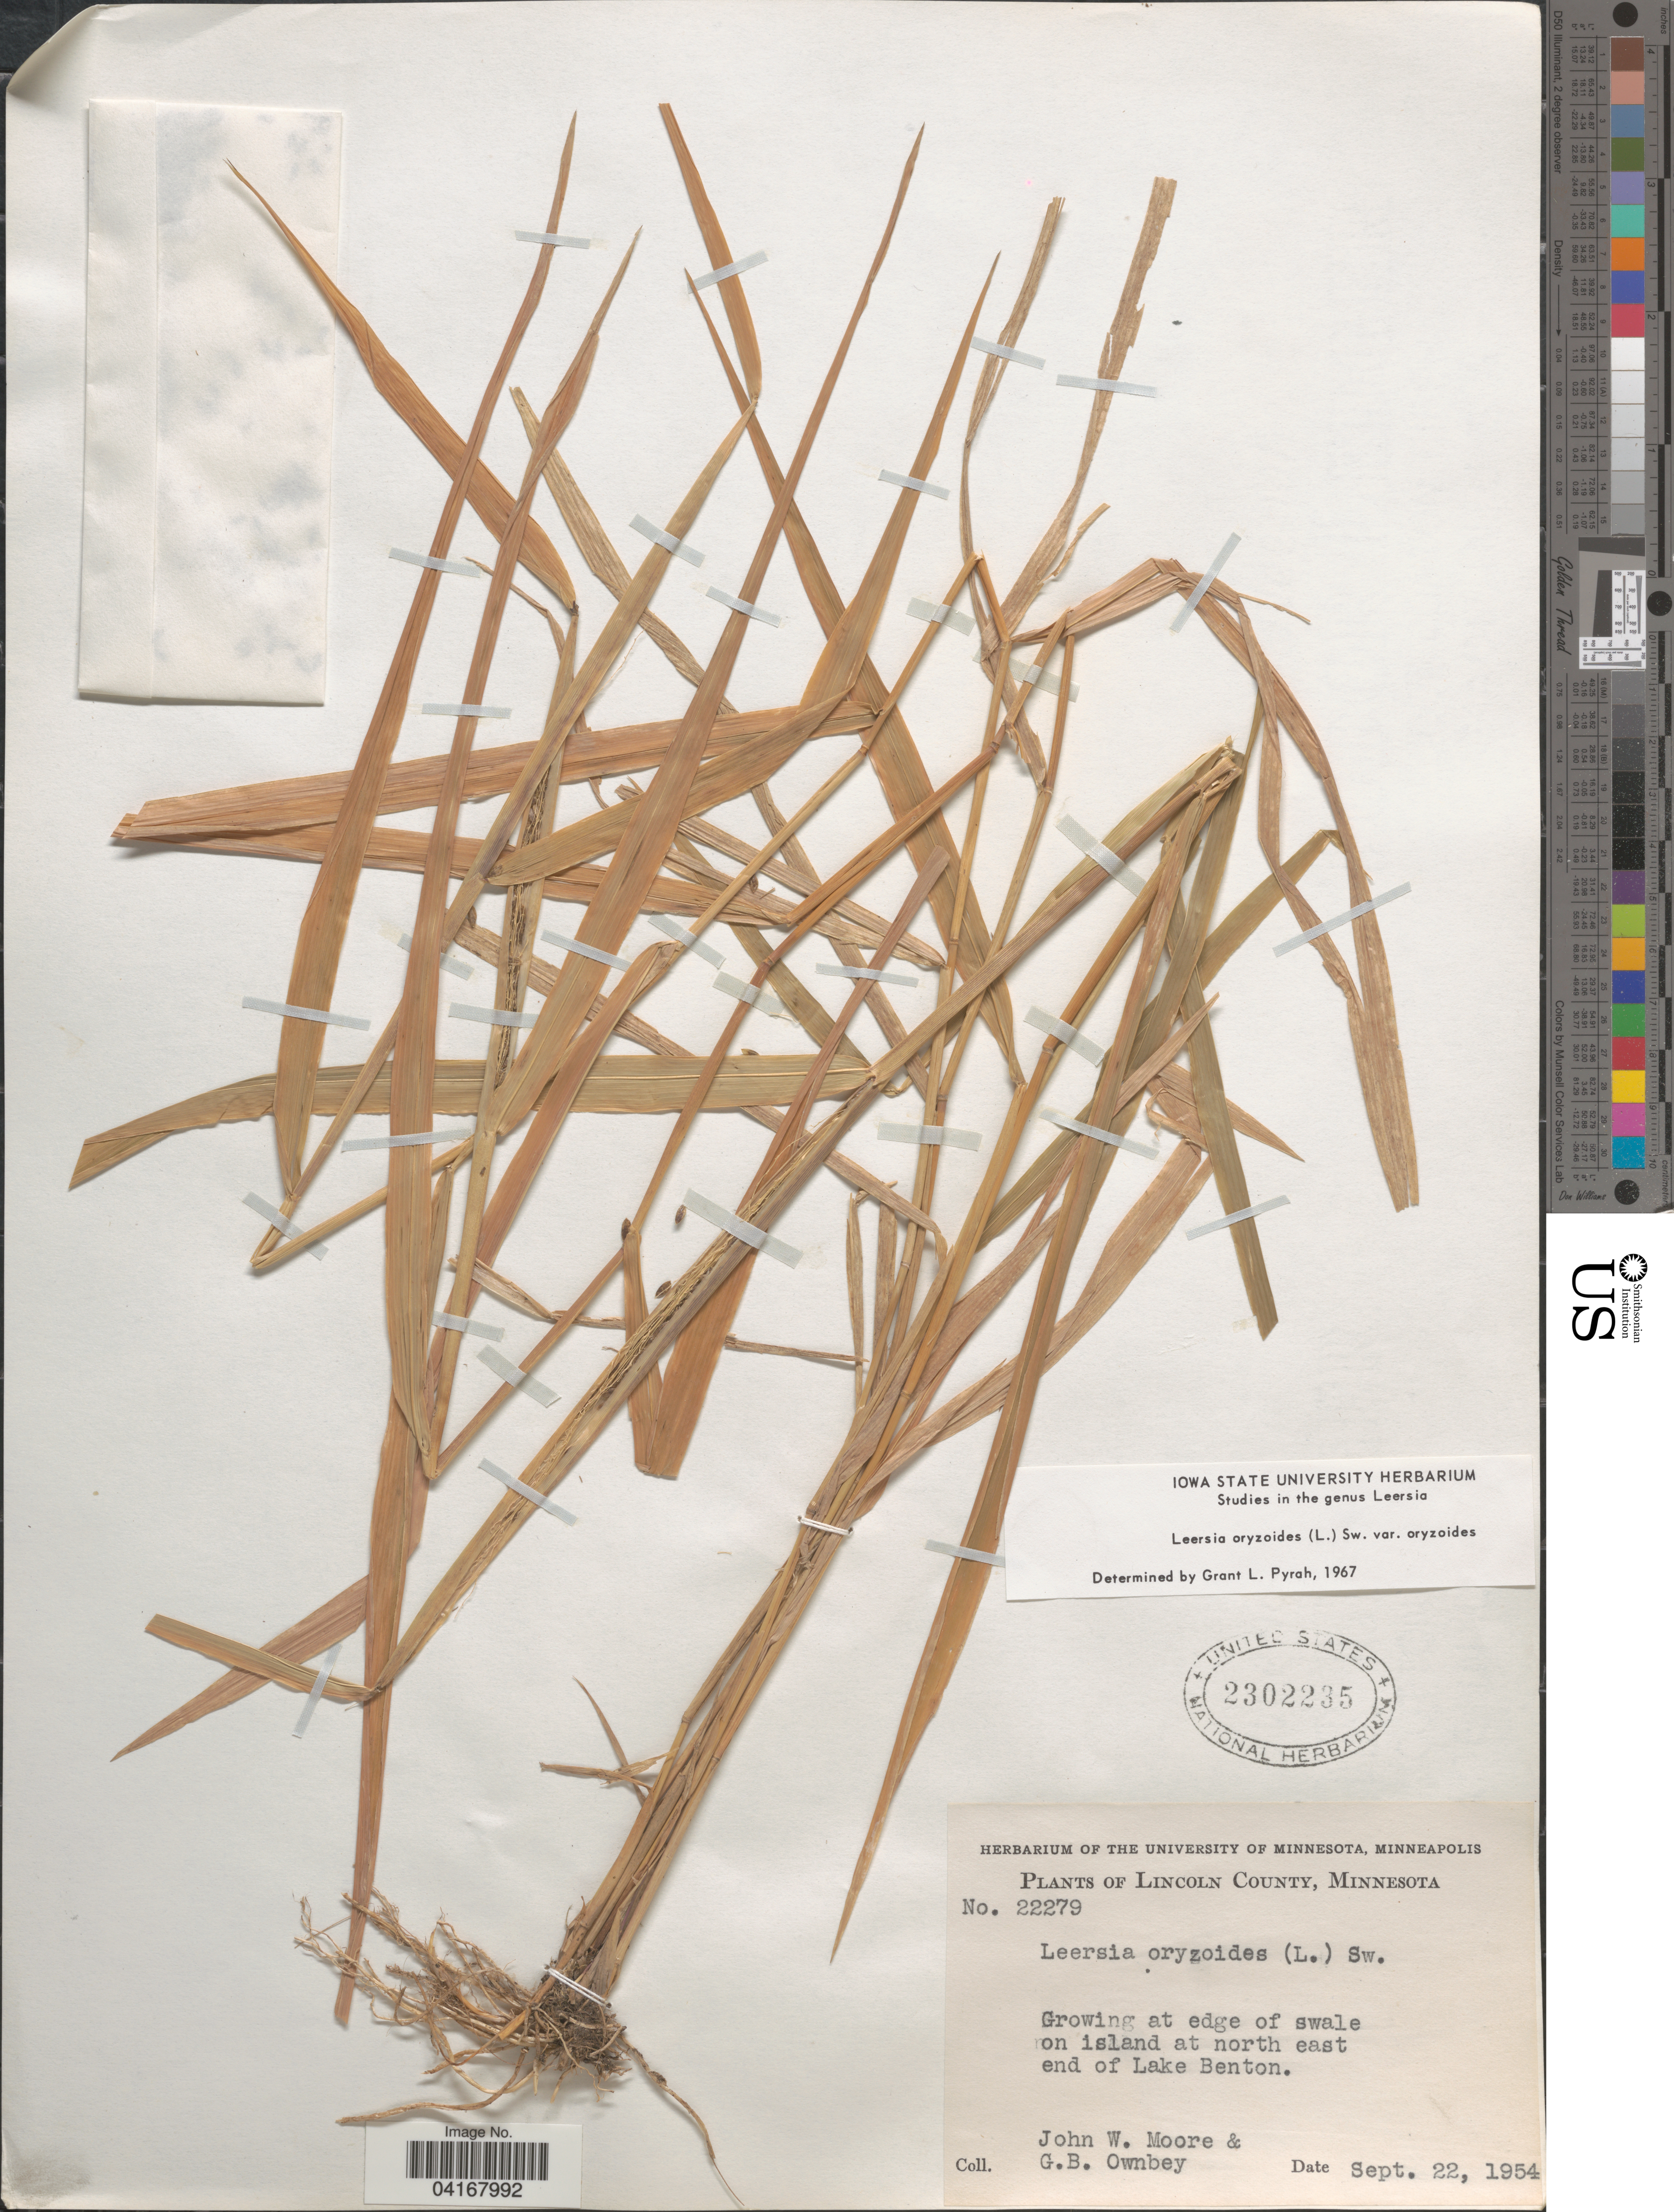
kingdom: Plantae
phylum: Tracheophyta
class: Liliopsida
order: Poales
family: Poaceae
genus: Leersia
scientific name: Leersia oryzoides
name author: (L.) Sw.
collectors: J. Moore & G. B. Ownbey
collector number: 22279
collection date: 1954-09-22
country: United States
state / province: Minnesota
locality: Lincoln County. Growing at edge of swale on island at north east end of Lake Benton.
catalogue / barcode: US 2302235